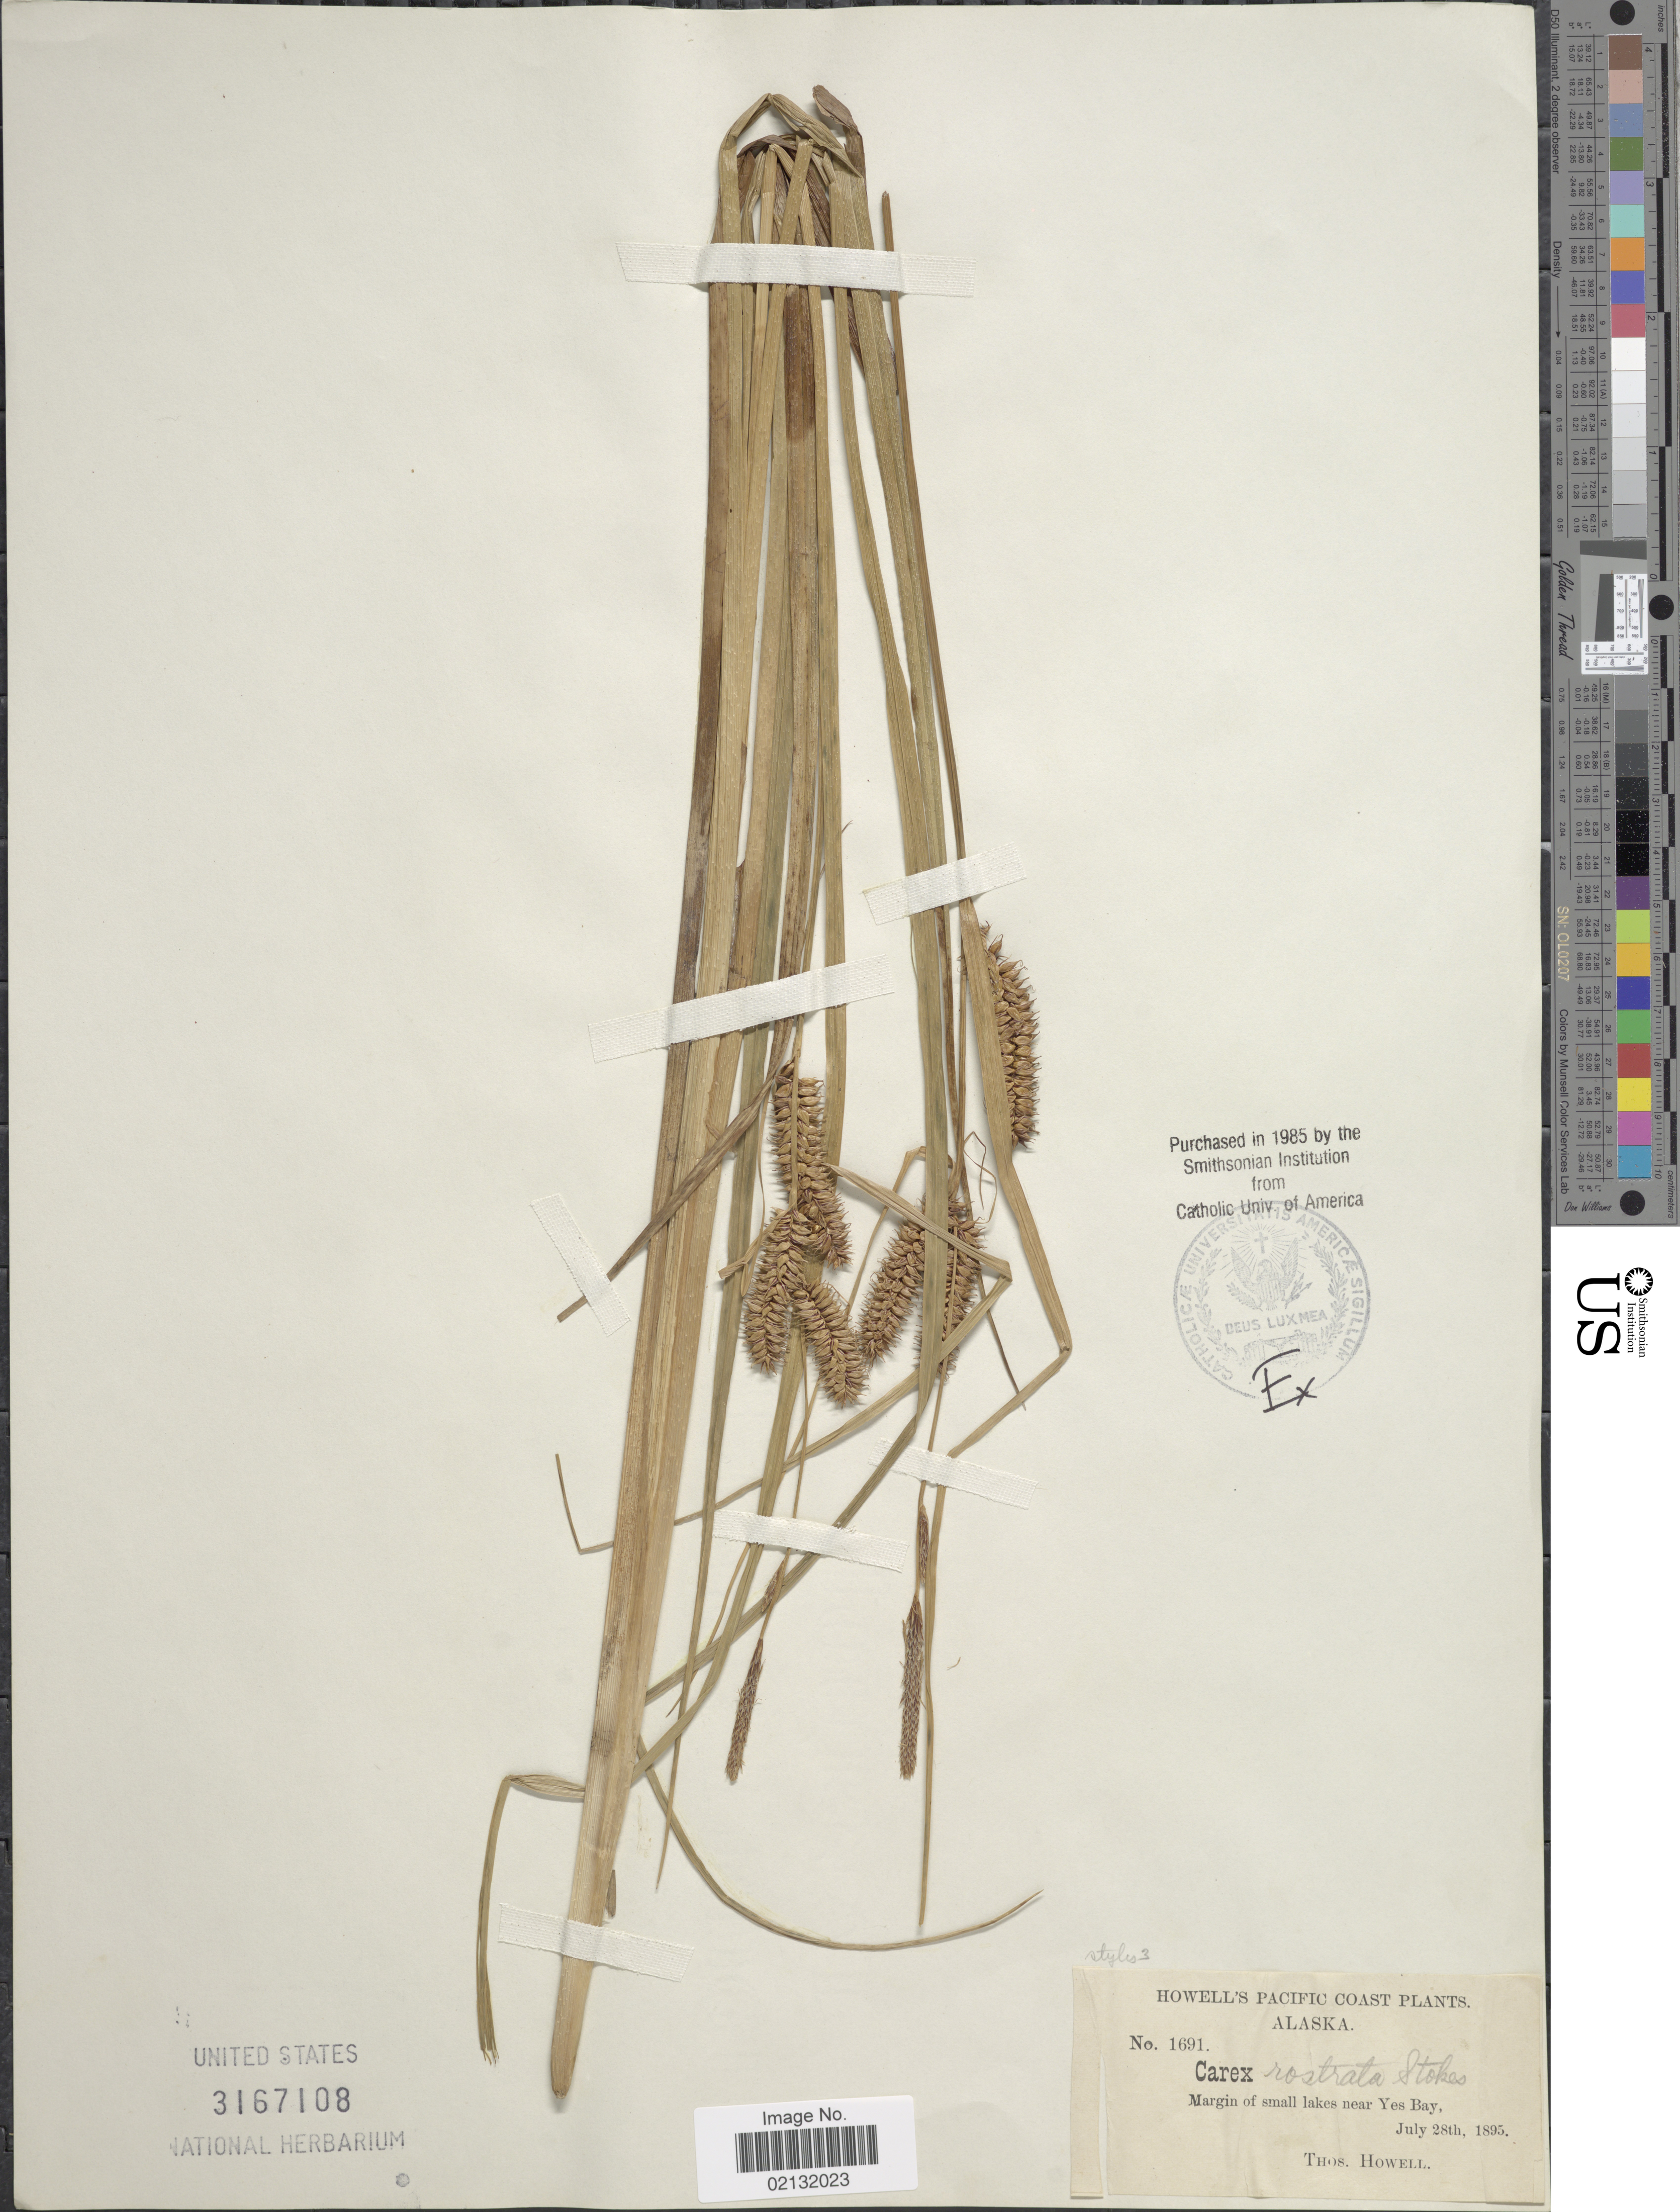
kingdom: Plantae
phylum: Tracheophyta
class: Liliopsida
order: Poales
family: Cyperaceae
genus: Carex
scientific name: Carex rostrata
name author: Stokes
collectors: T. Howell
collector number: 1691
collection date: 1895-07-28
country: United States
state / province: Alaska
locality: Margin of small lakes near Yes Bay. Pacific Coast.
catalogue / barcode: US 3167108